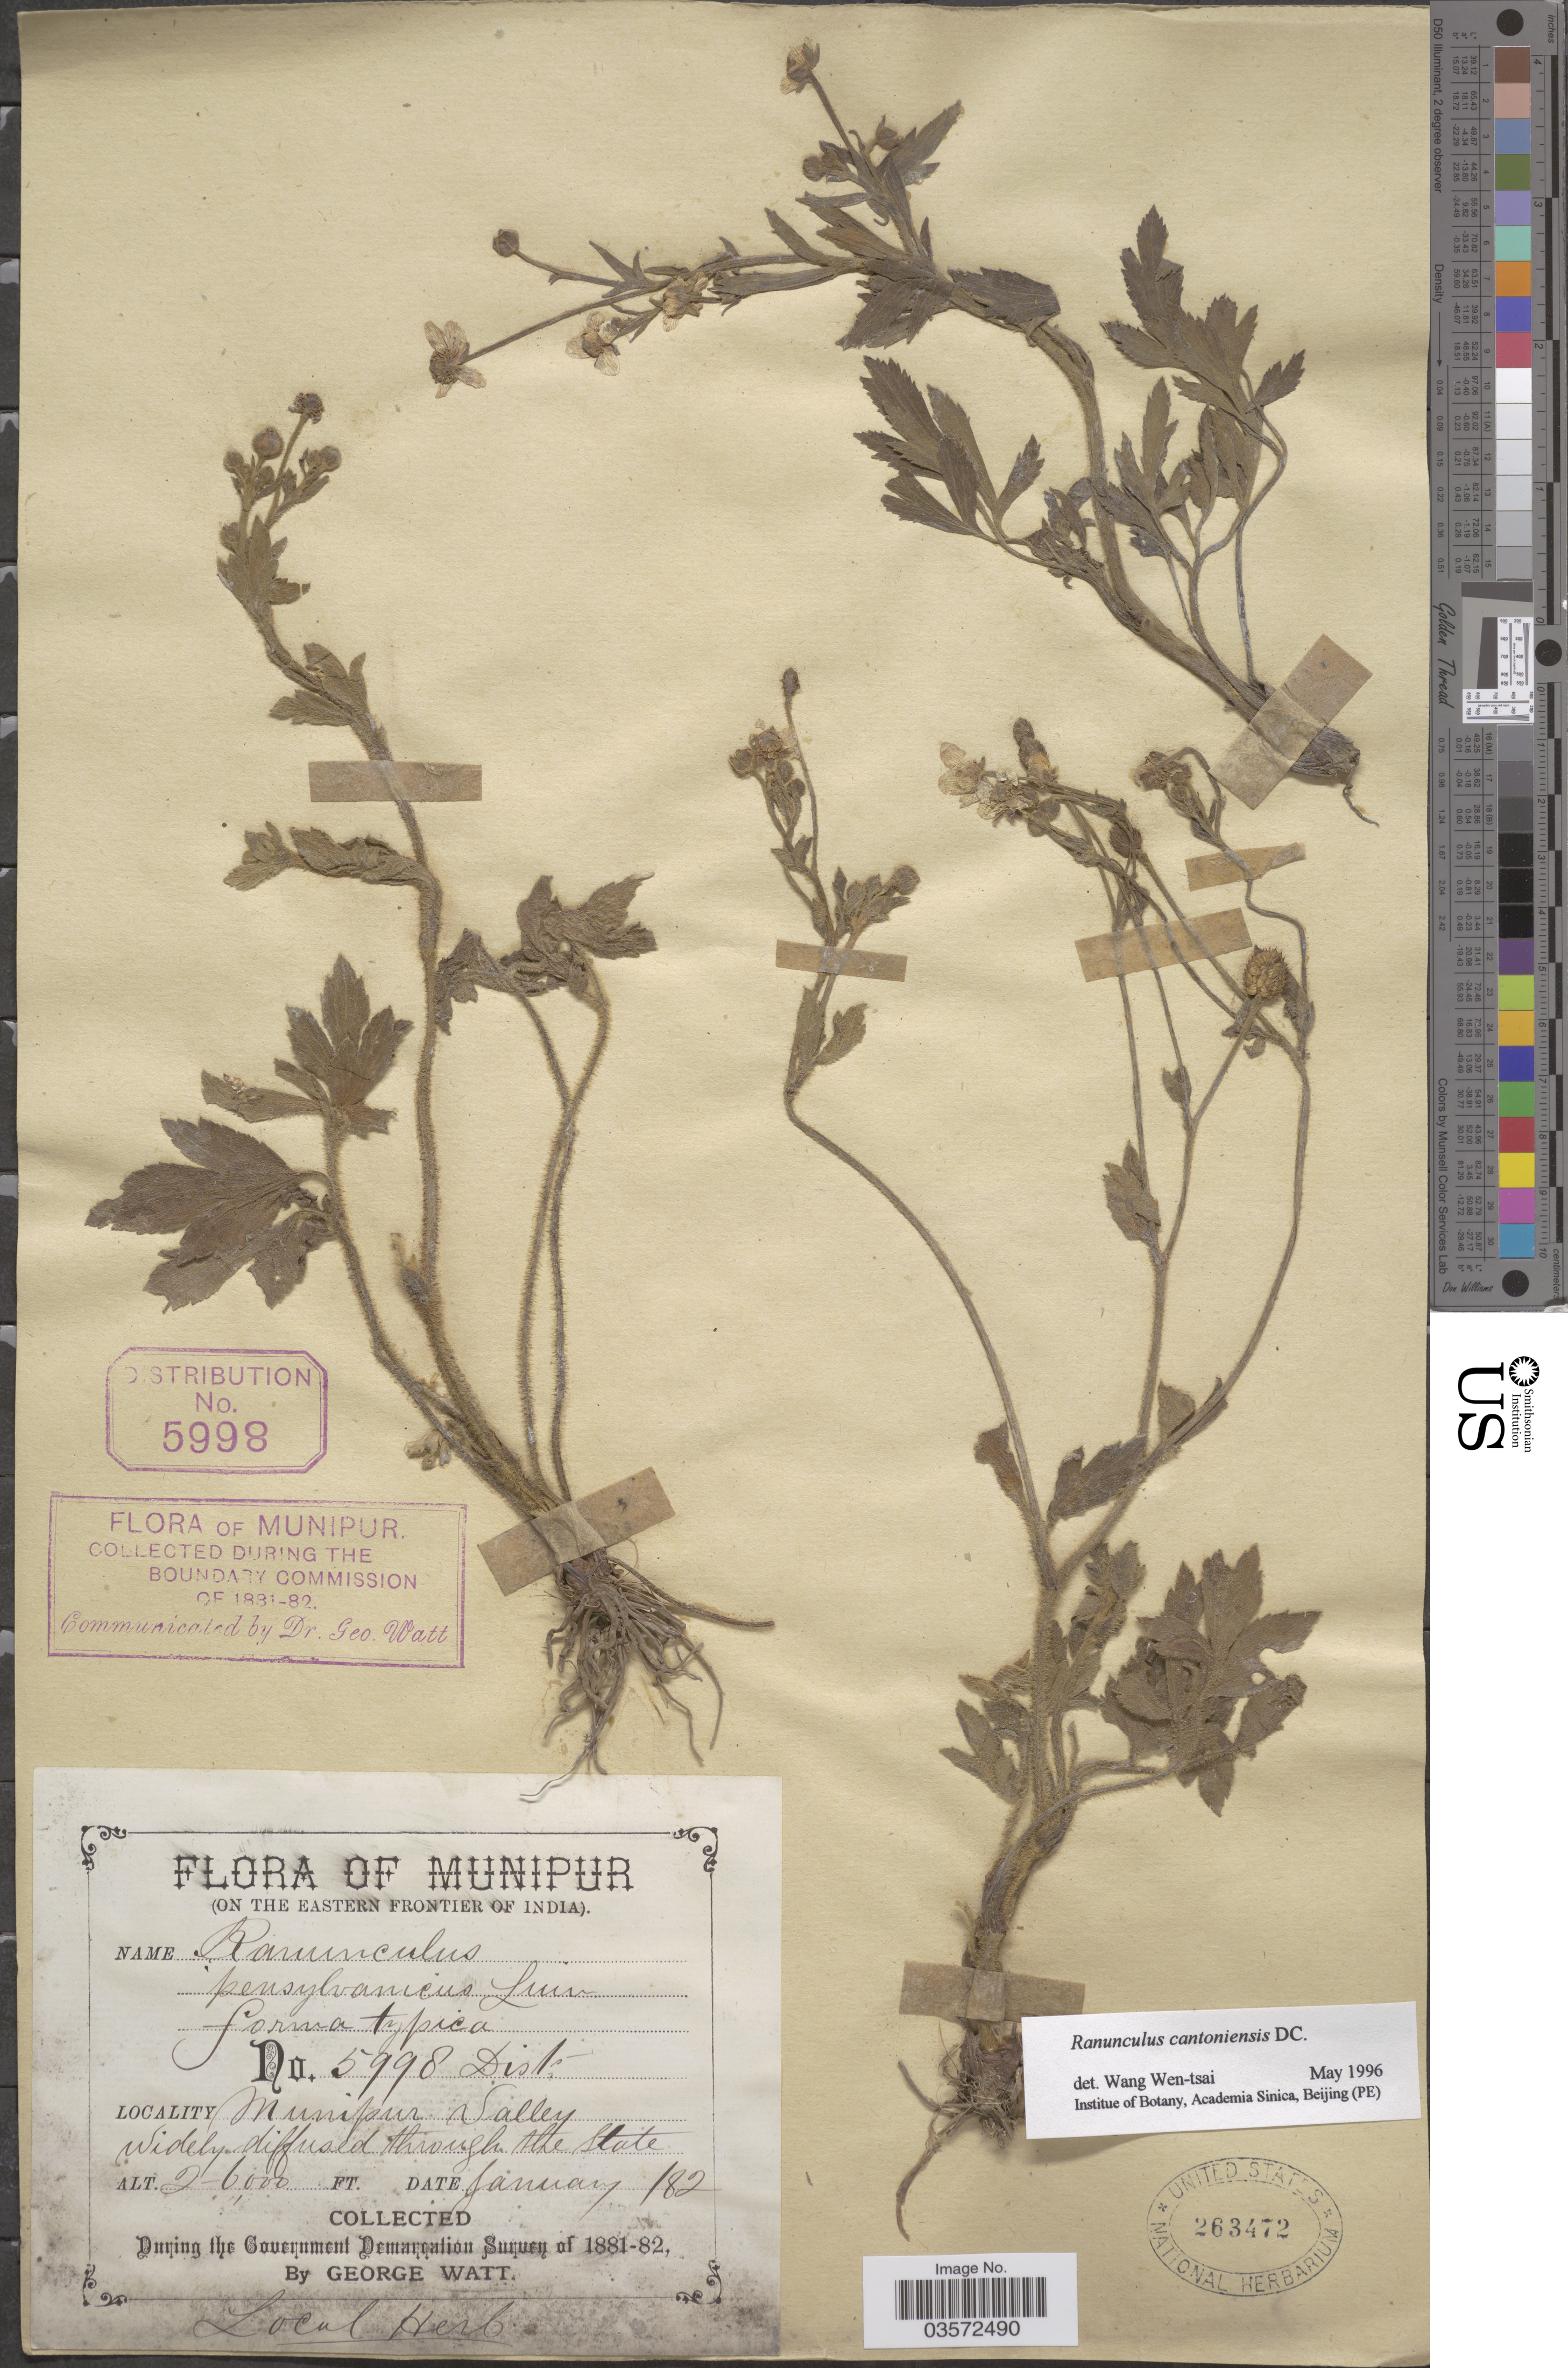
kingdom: Plantae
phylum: Tracheophyta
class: Magnoliopsida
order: Ranunculales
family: Ranunculaceae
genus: Ranunculus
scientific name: Ranunculus cantoniensis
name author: DC.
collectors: G. Watt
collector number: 5998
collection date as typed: Transcribed d/m/y: /1/82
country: India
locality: Munipur (On the Eastern Frontier of India). Munipur Valley.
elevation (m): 610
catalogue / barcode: US 263472